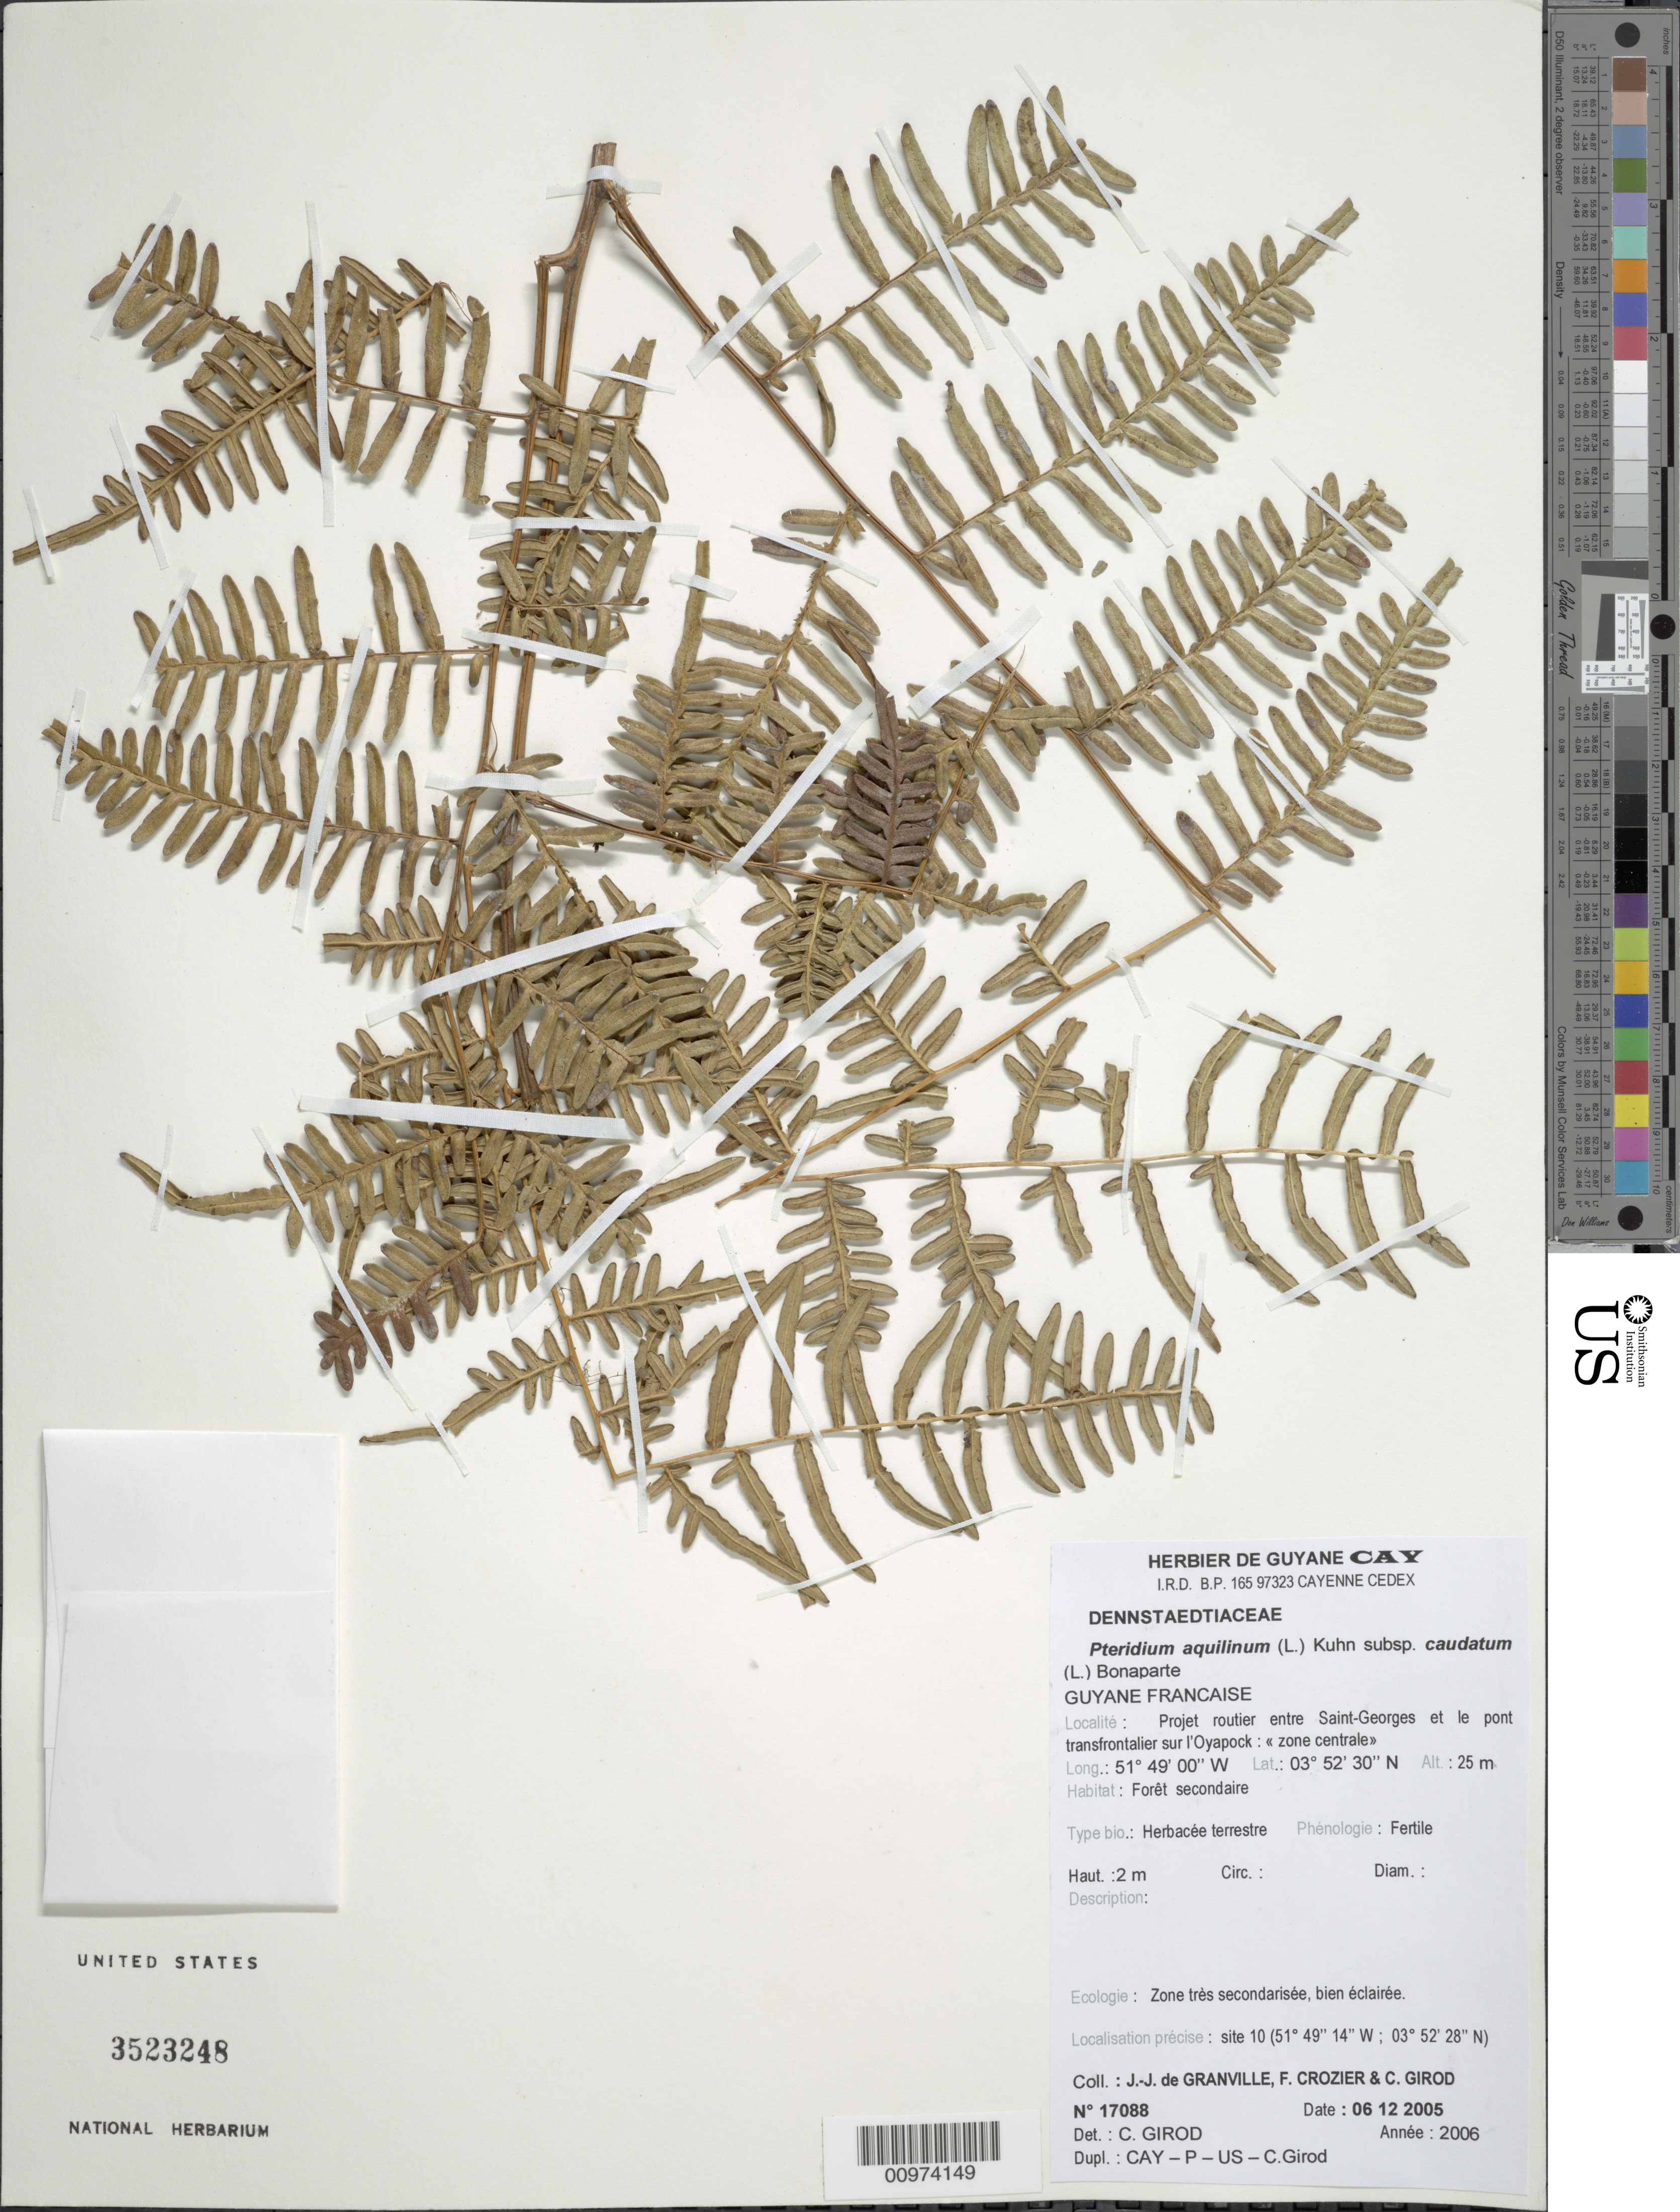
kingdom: Plantae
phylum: Tracheophyta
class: Polypodiopsida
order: Polypodiales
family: Dennstaedtiaceae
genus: Pteridium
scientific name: Pteridium caudatum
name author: (L.) Maxon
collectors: J.-J. de Granville, F. Crozier & C. Girod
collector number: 17088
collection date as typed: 6-Dec-05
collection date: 2005-12-06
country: French Guiana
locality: Projet routier entre Saint Georges et le pont transfrontalier sur l'Oyapock, "zone centrale"; site 10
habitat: Foret secondaire. Zone tres secondarisee, bien eclairee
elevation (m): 25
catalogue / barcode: US 3523248